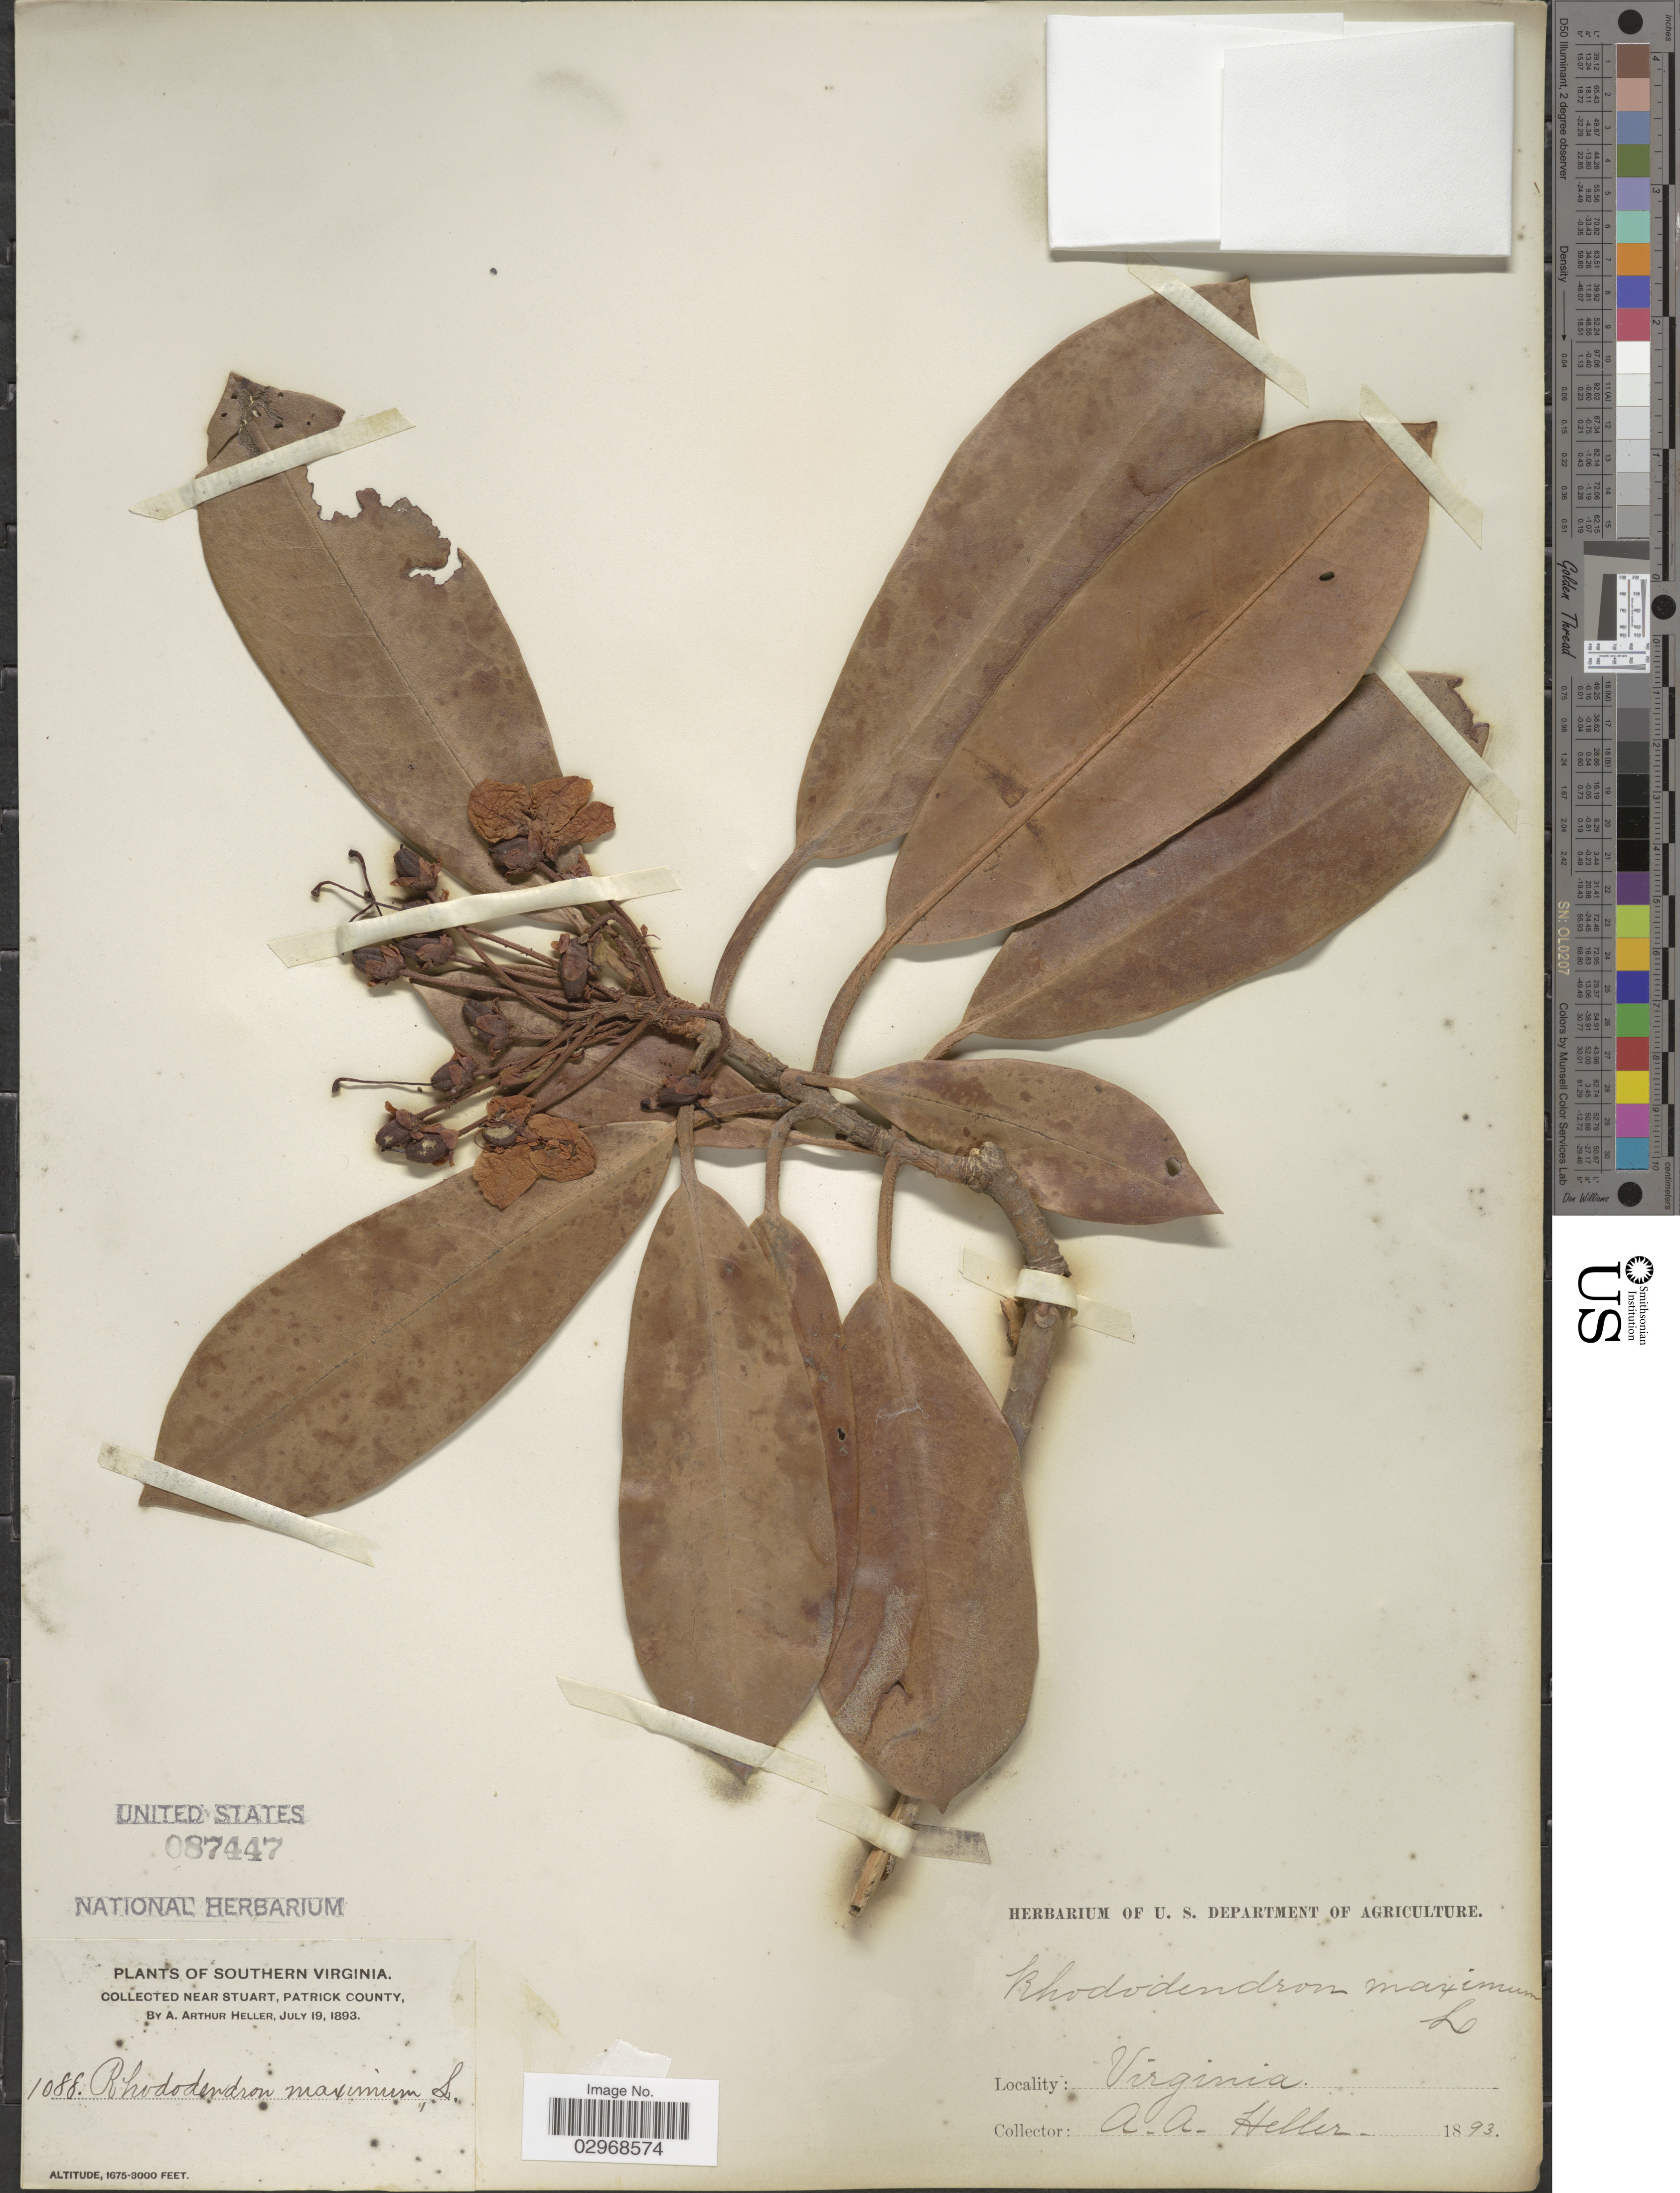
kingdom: Plantae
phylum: Tracheophyta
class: Magnoliopsida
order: Ericales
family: Ericaceae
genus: Rhododendron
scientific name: Rhododendron maximum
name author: L.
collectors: A. A. Heller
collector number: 1088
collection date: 1893-07-19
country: United States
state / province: Virginia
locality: Southern Virginia. Near Stuart, Patrick County.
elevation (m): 511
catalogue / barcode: US 87447